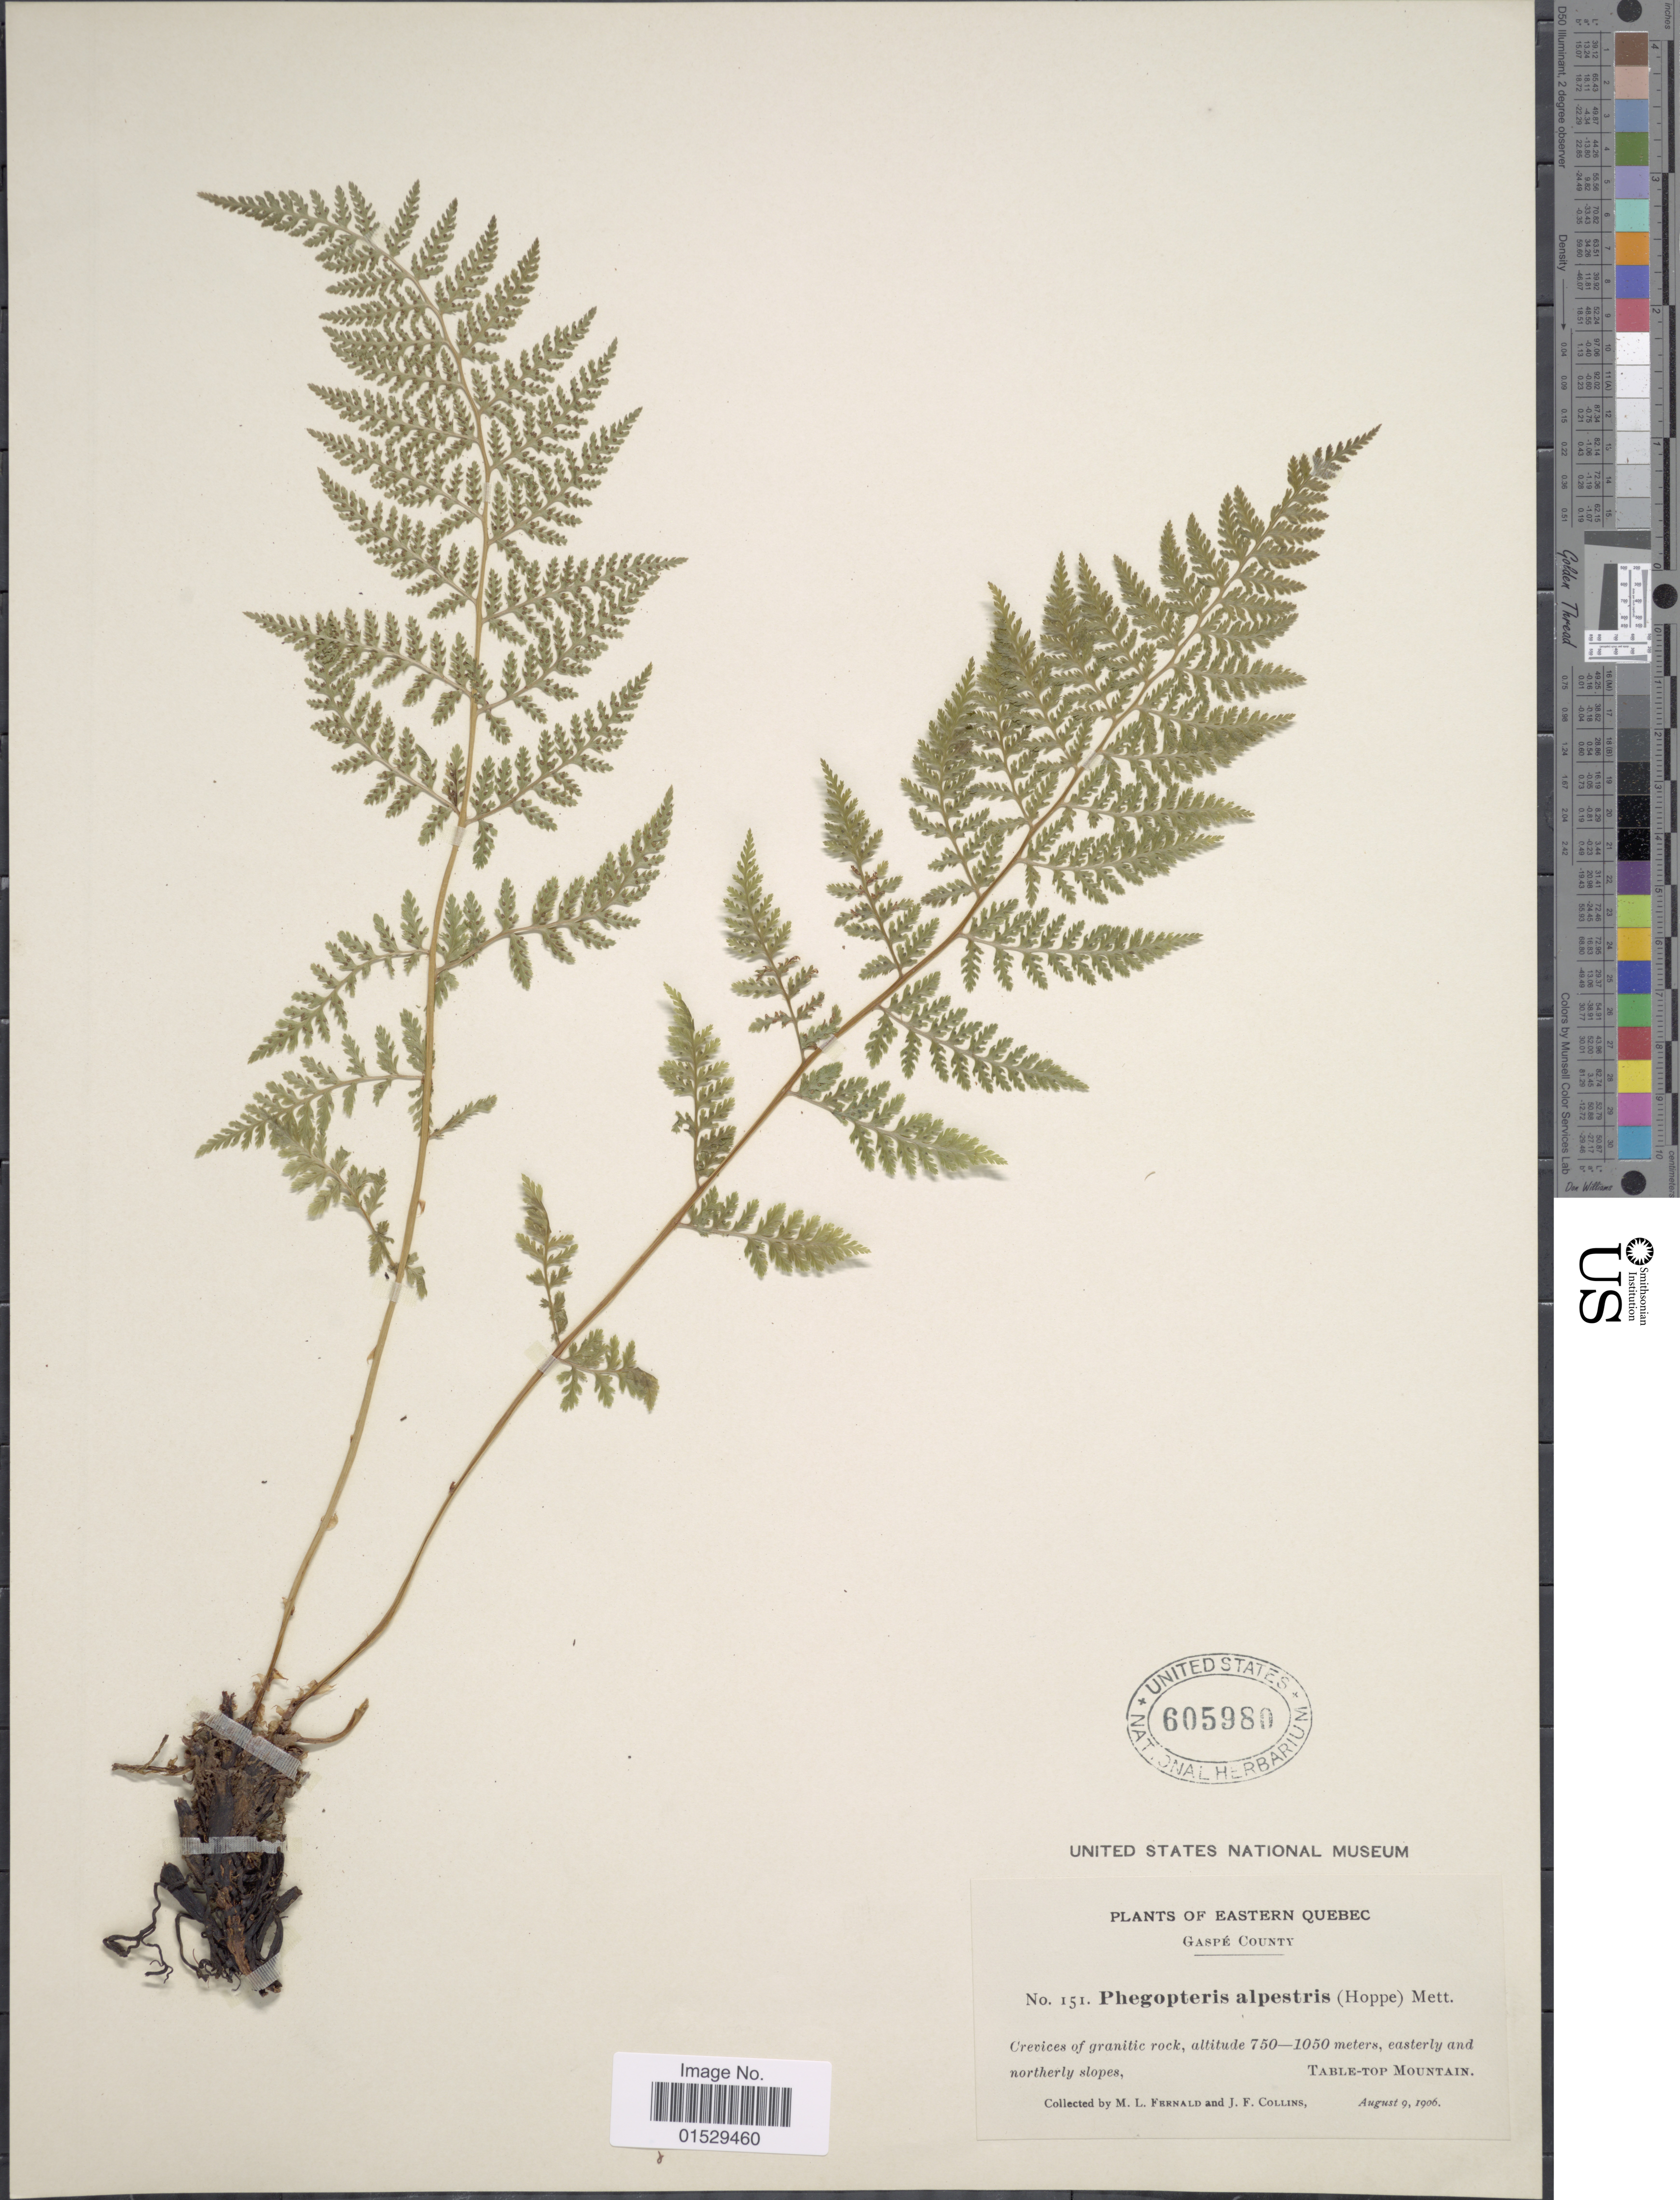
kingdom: Plantae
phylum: Tracheophyta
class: Polypodiopsida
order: Polypodiales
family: Athyriaceae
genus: Athyrium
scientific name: Athyrium distentifolilum subsp. americanum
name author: (Butters) Hultén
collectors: M. L. Fernald & J. Collins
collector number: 151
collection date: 1906-08-09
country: Canada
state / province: Quebec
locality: Eastern Quebec, Gaspe County, easterly and northerly slopes, Table-Top Mountain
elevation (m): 750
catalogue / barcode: US 605980